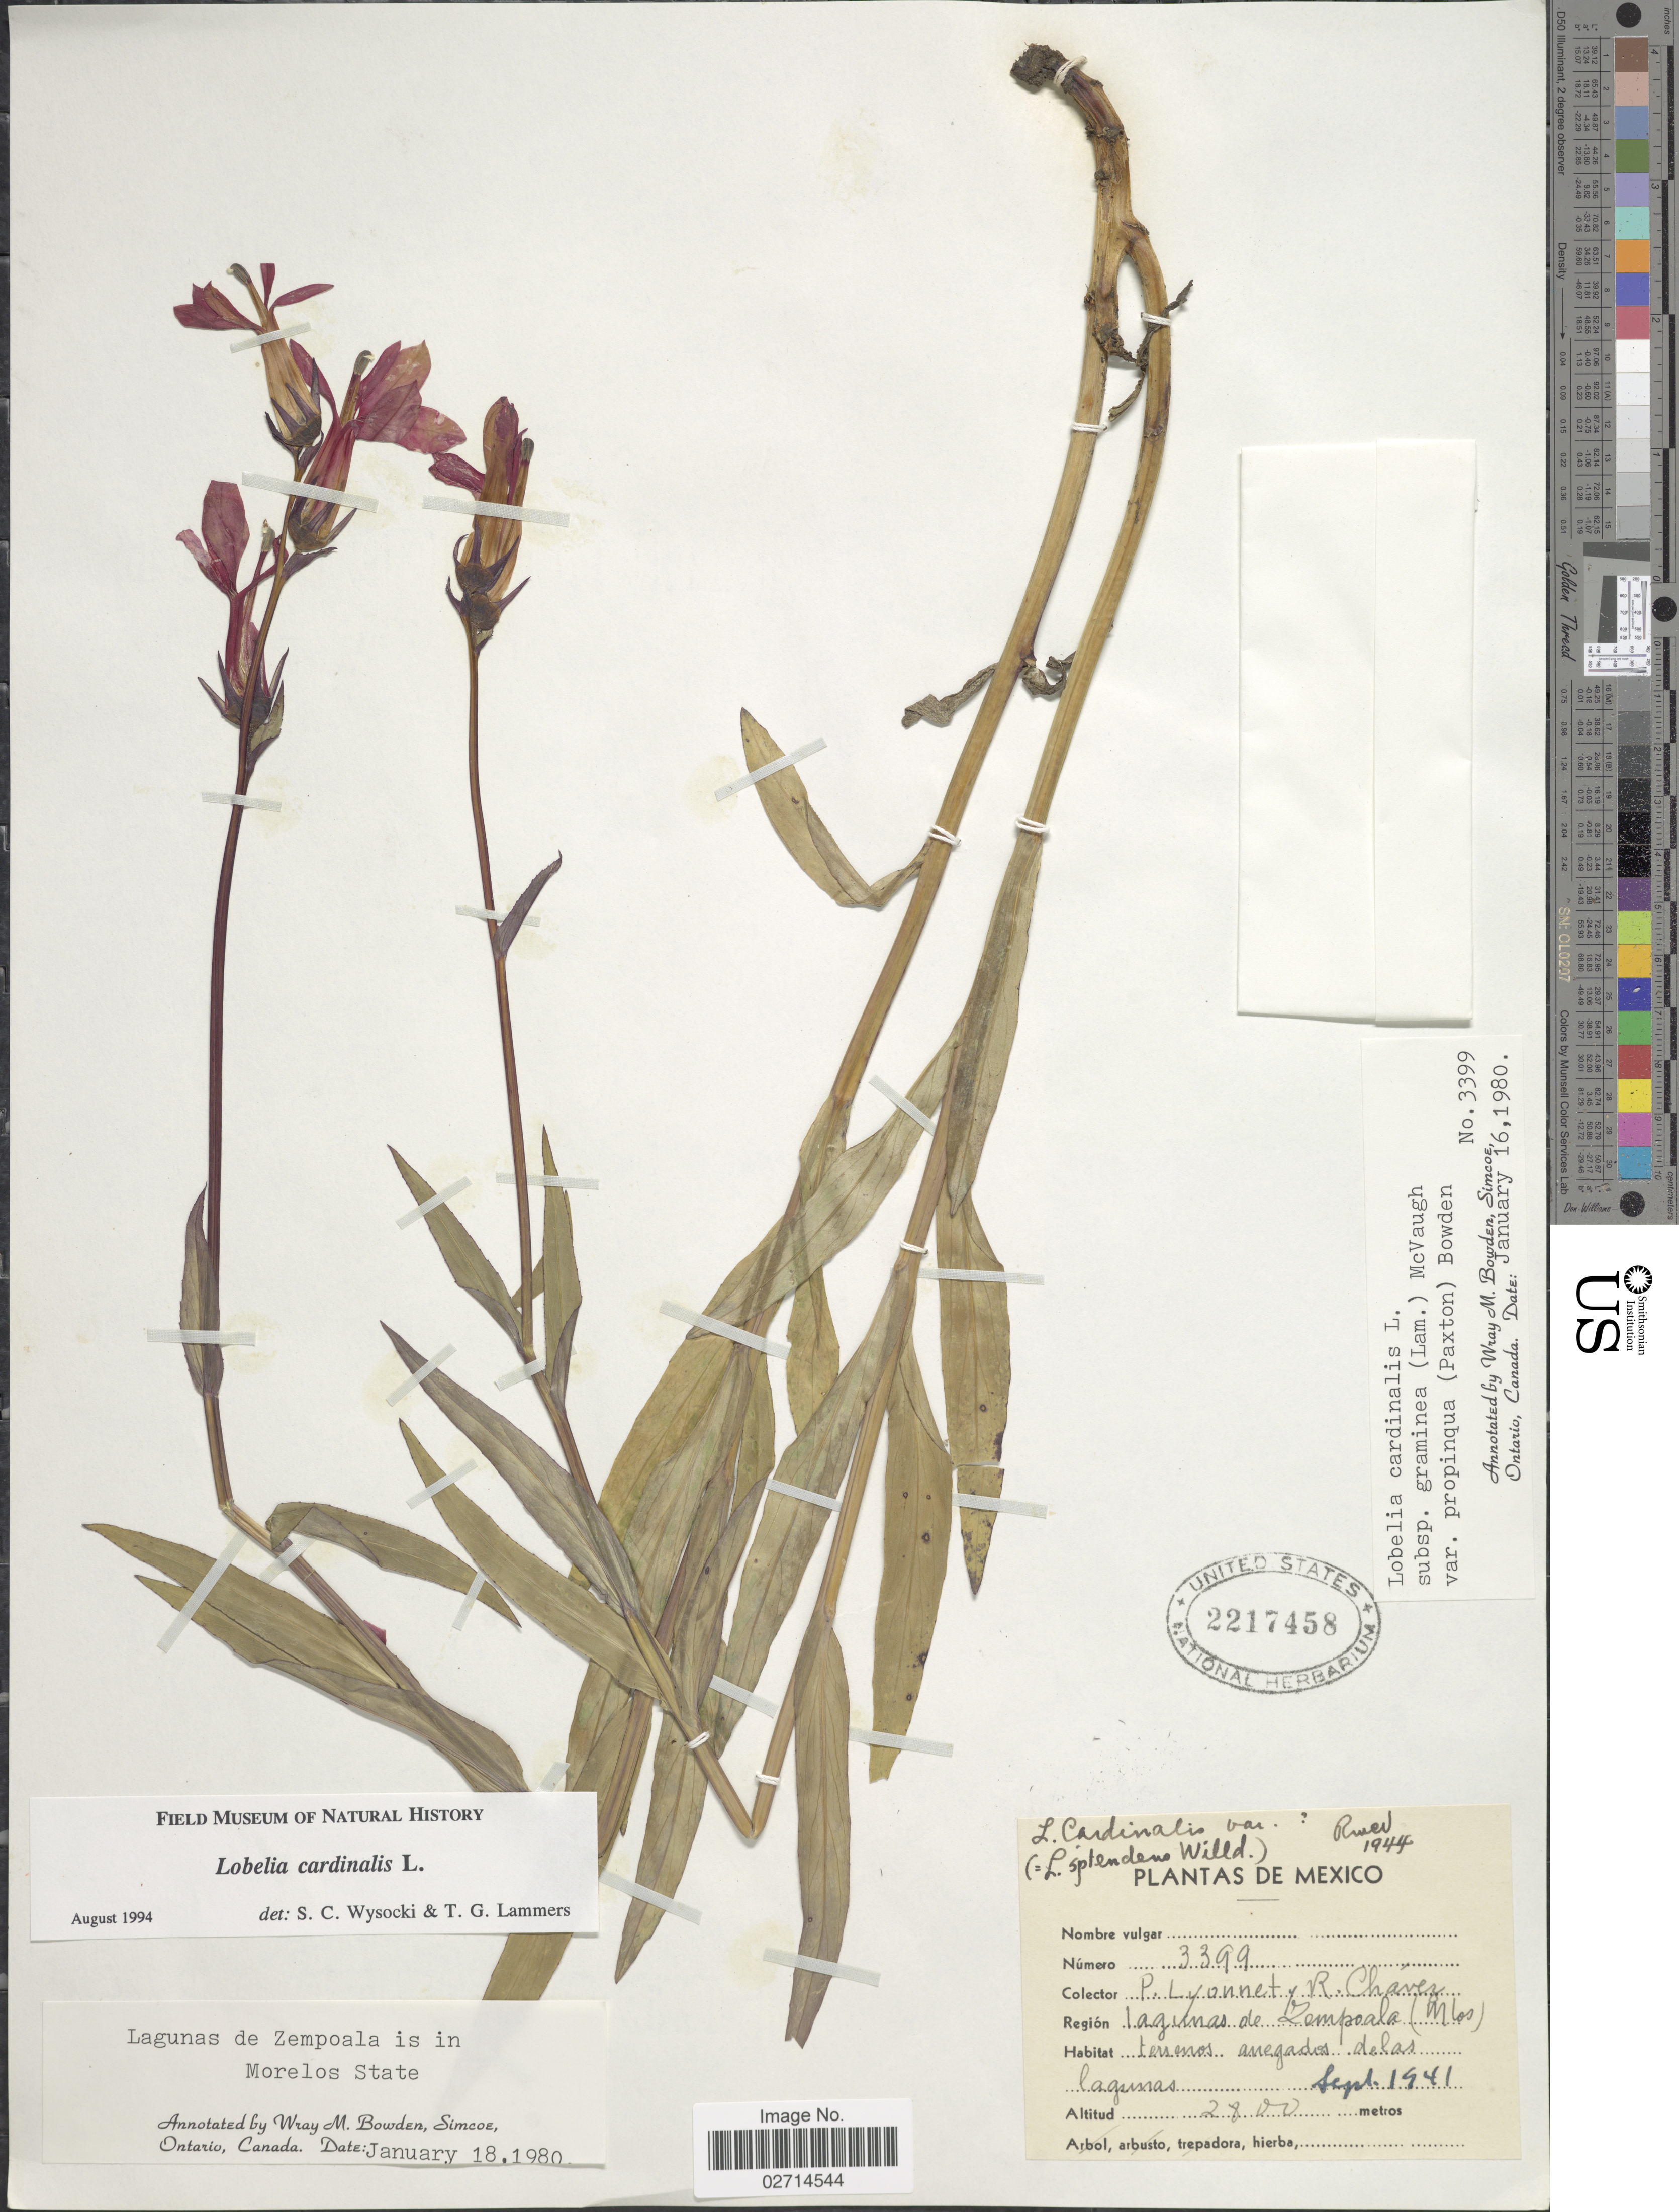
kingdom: Plantae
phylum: Tracheophyta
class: Magnoliopsida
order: Asterales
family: Campanulaceae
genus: Lobelia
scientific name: Lobelia cardinalis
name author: L.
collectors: P. Lyonnet & R. Chávez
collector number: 3399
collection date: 1941-09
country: Mexico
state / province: Morelos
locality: Region lagunas de Zempoala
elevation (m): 2800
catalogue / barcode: US 2217458